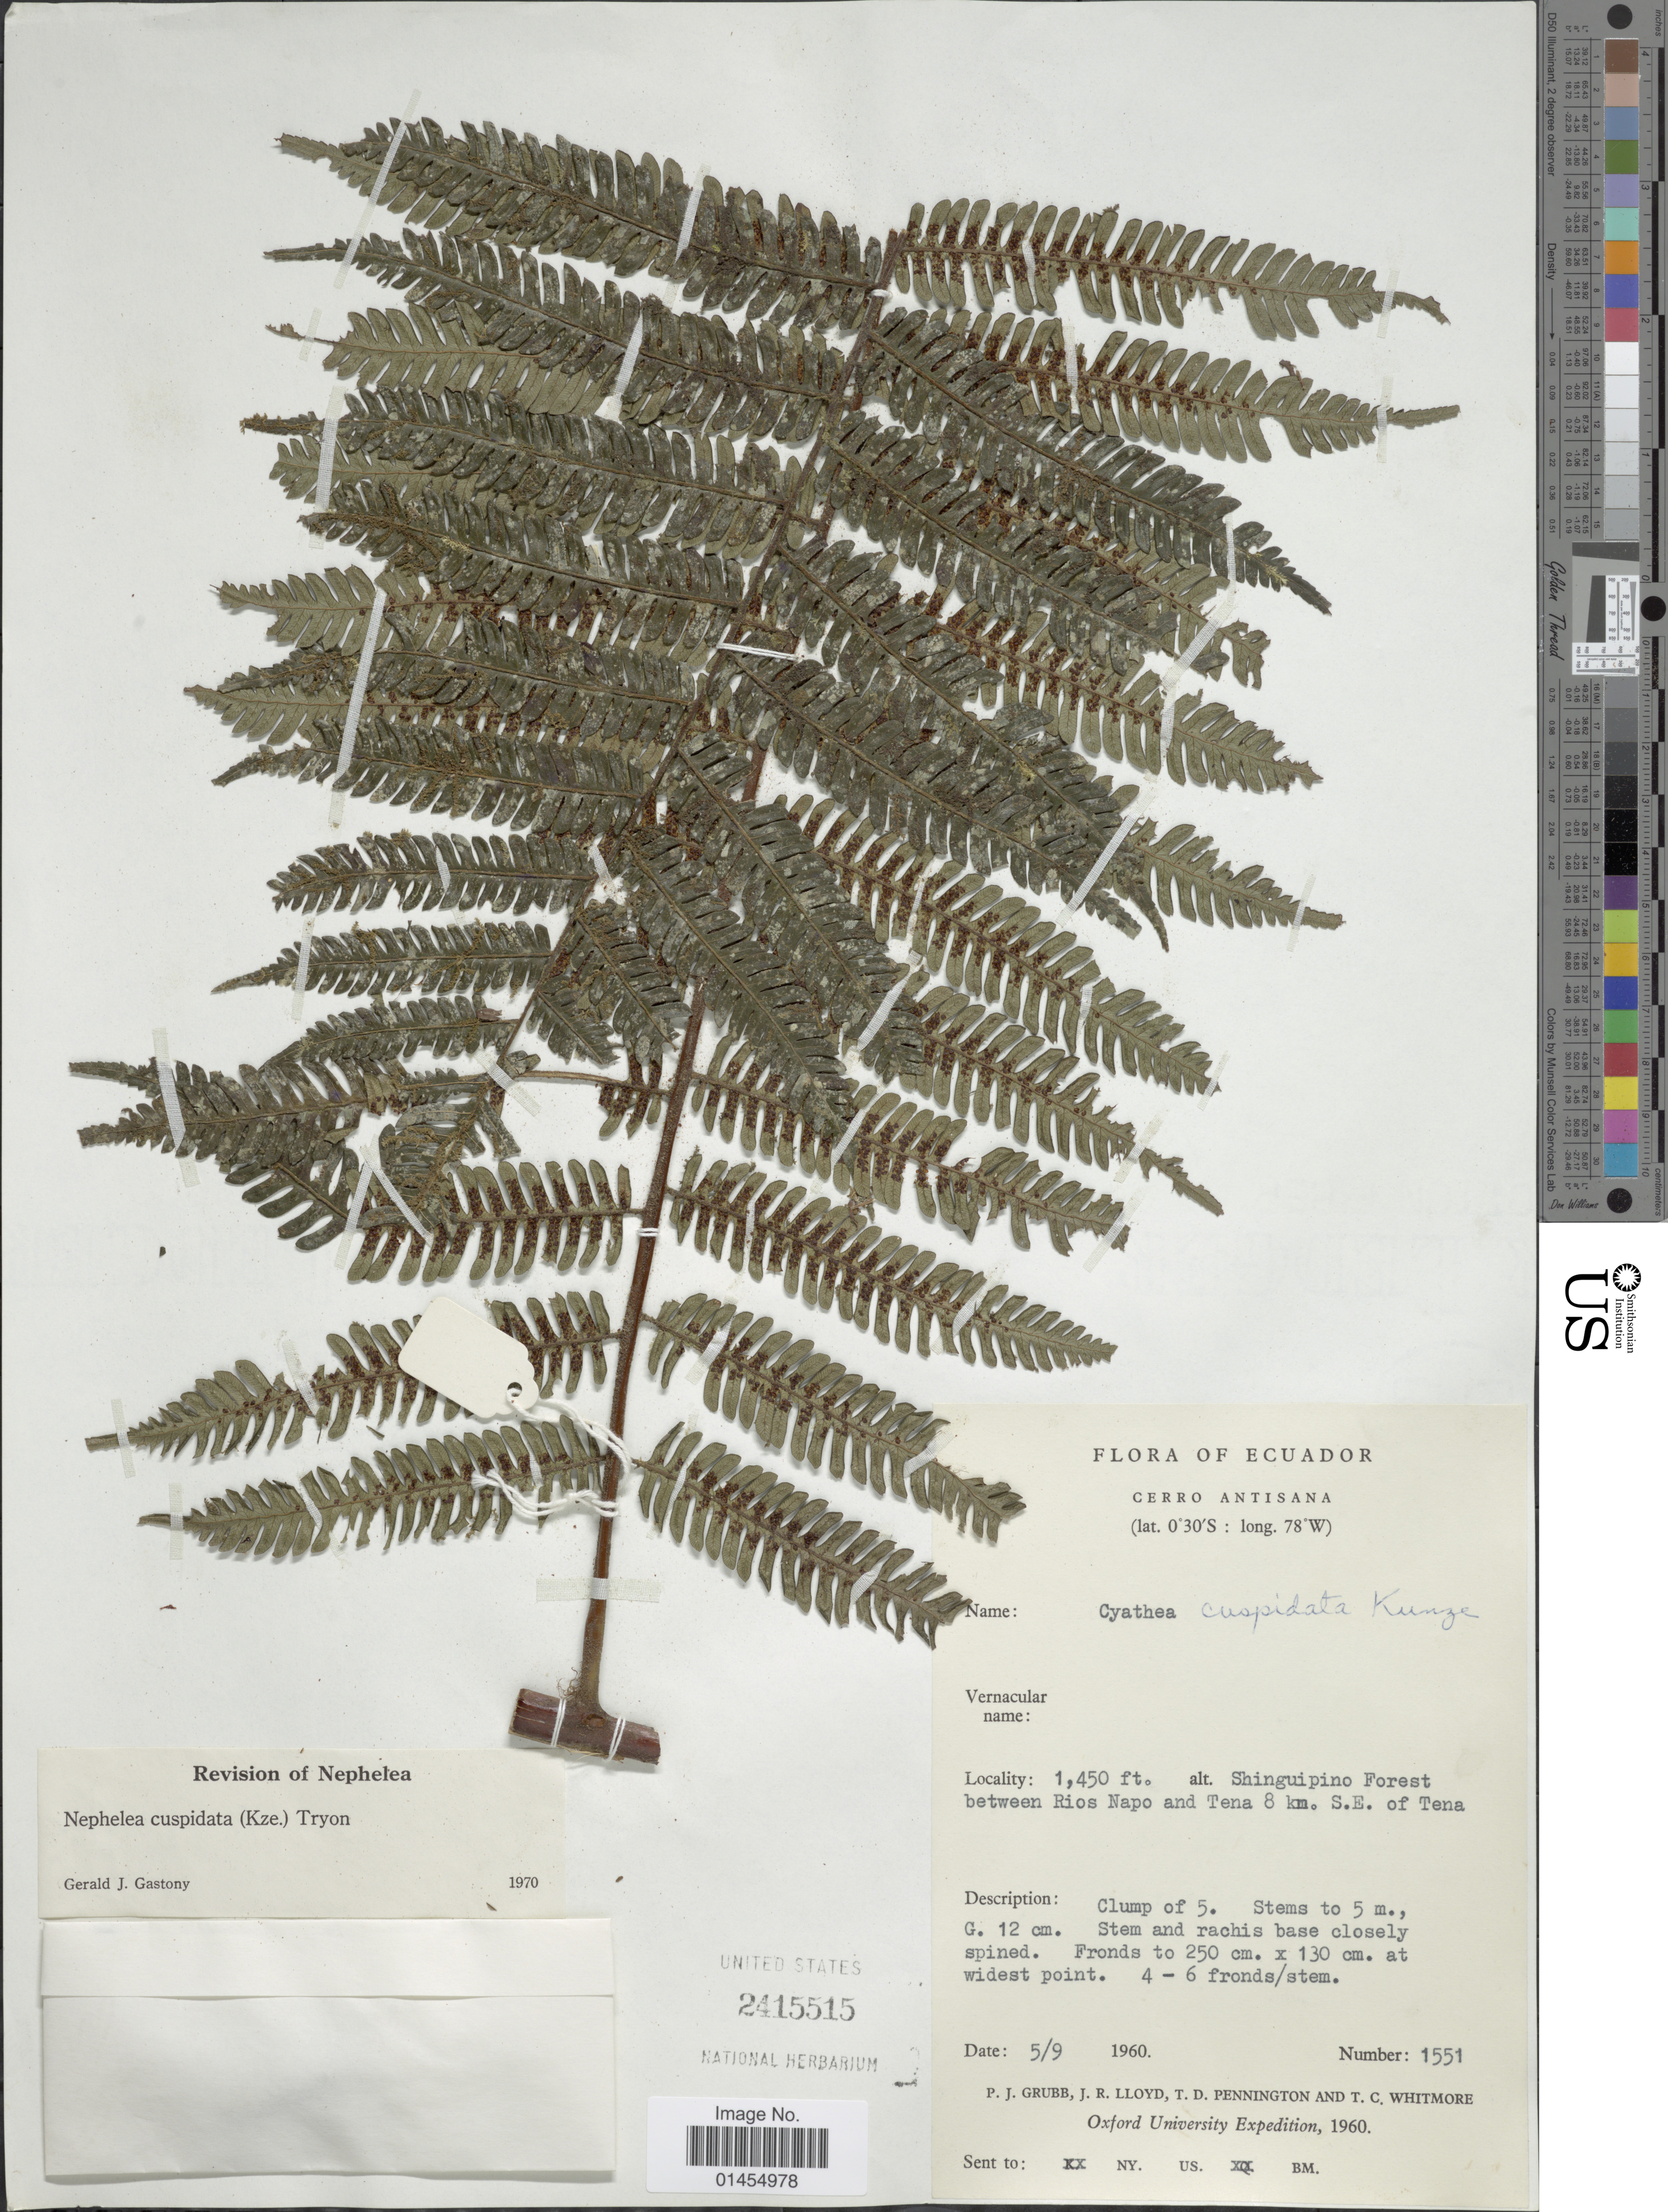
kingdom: Plantae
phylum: Tracheophyta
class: Polypodiopsida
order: Cyatheales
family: Cyatheaceae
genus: Alsophila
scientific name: Alsophila cuspidata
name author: (Kunze) D.S. Conant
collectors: P. J. Grubb, J. R. Lloyd, T. D. Pennington & T. C. Whitmore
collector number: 1551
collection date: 1960-09-05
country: Ecuador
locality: Cerro Antisana. Shinguipino Forest between Rio Napo and Tena 8 km. S.E. of Tena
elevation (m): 442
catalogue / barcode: US 2415515